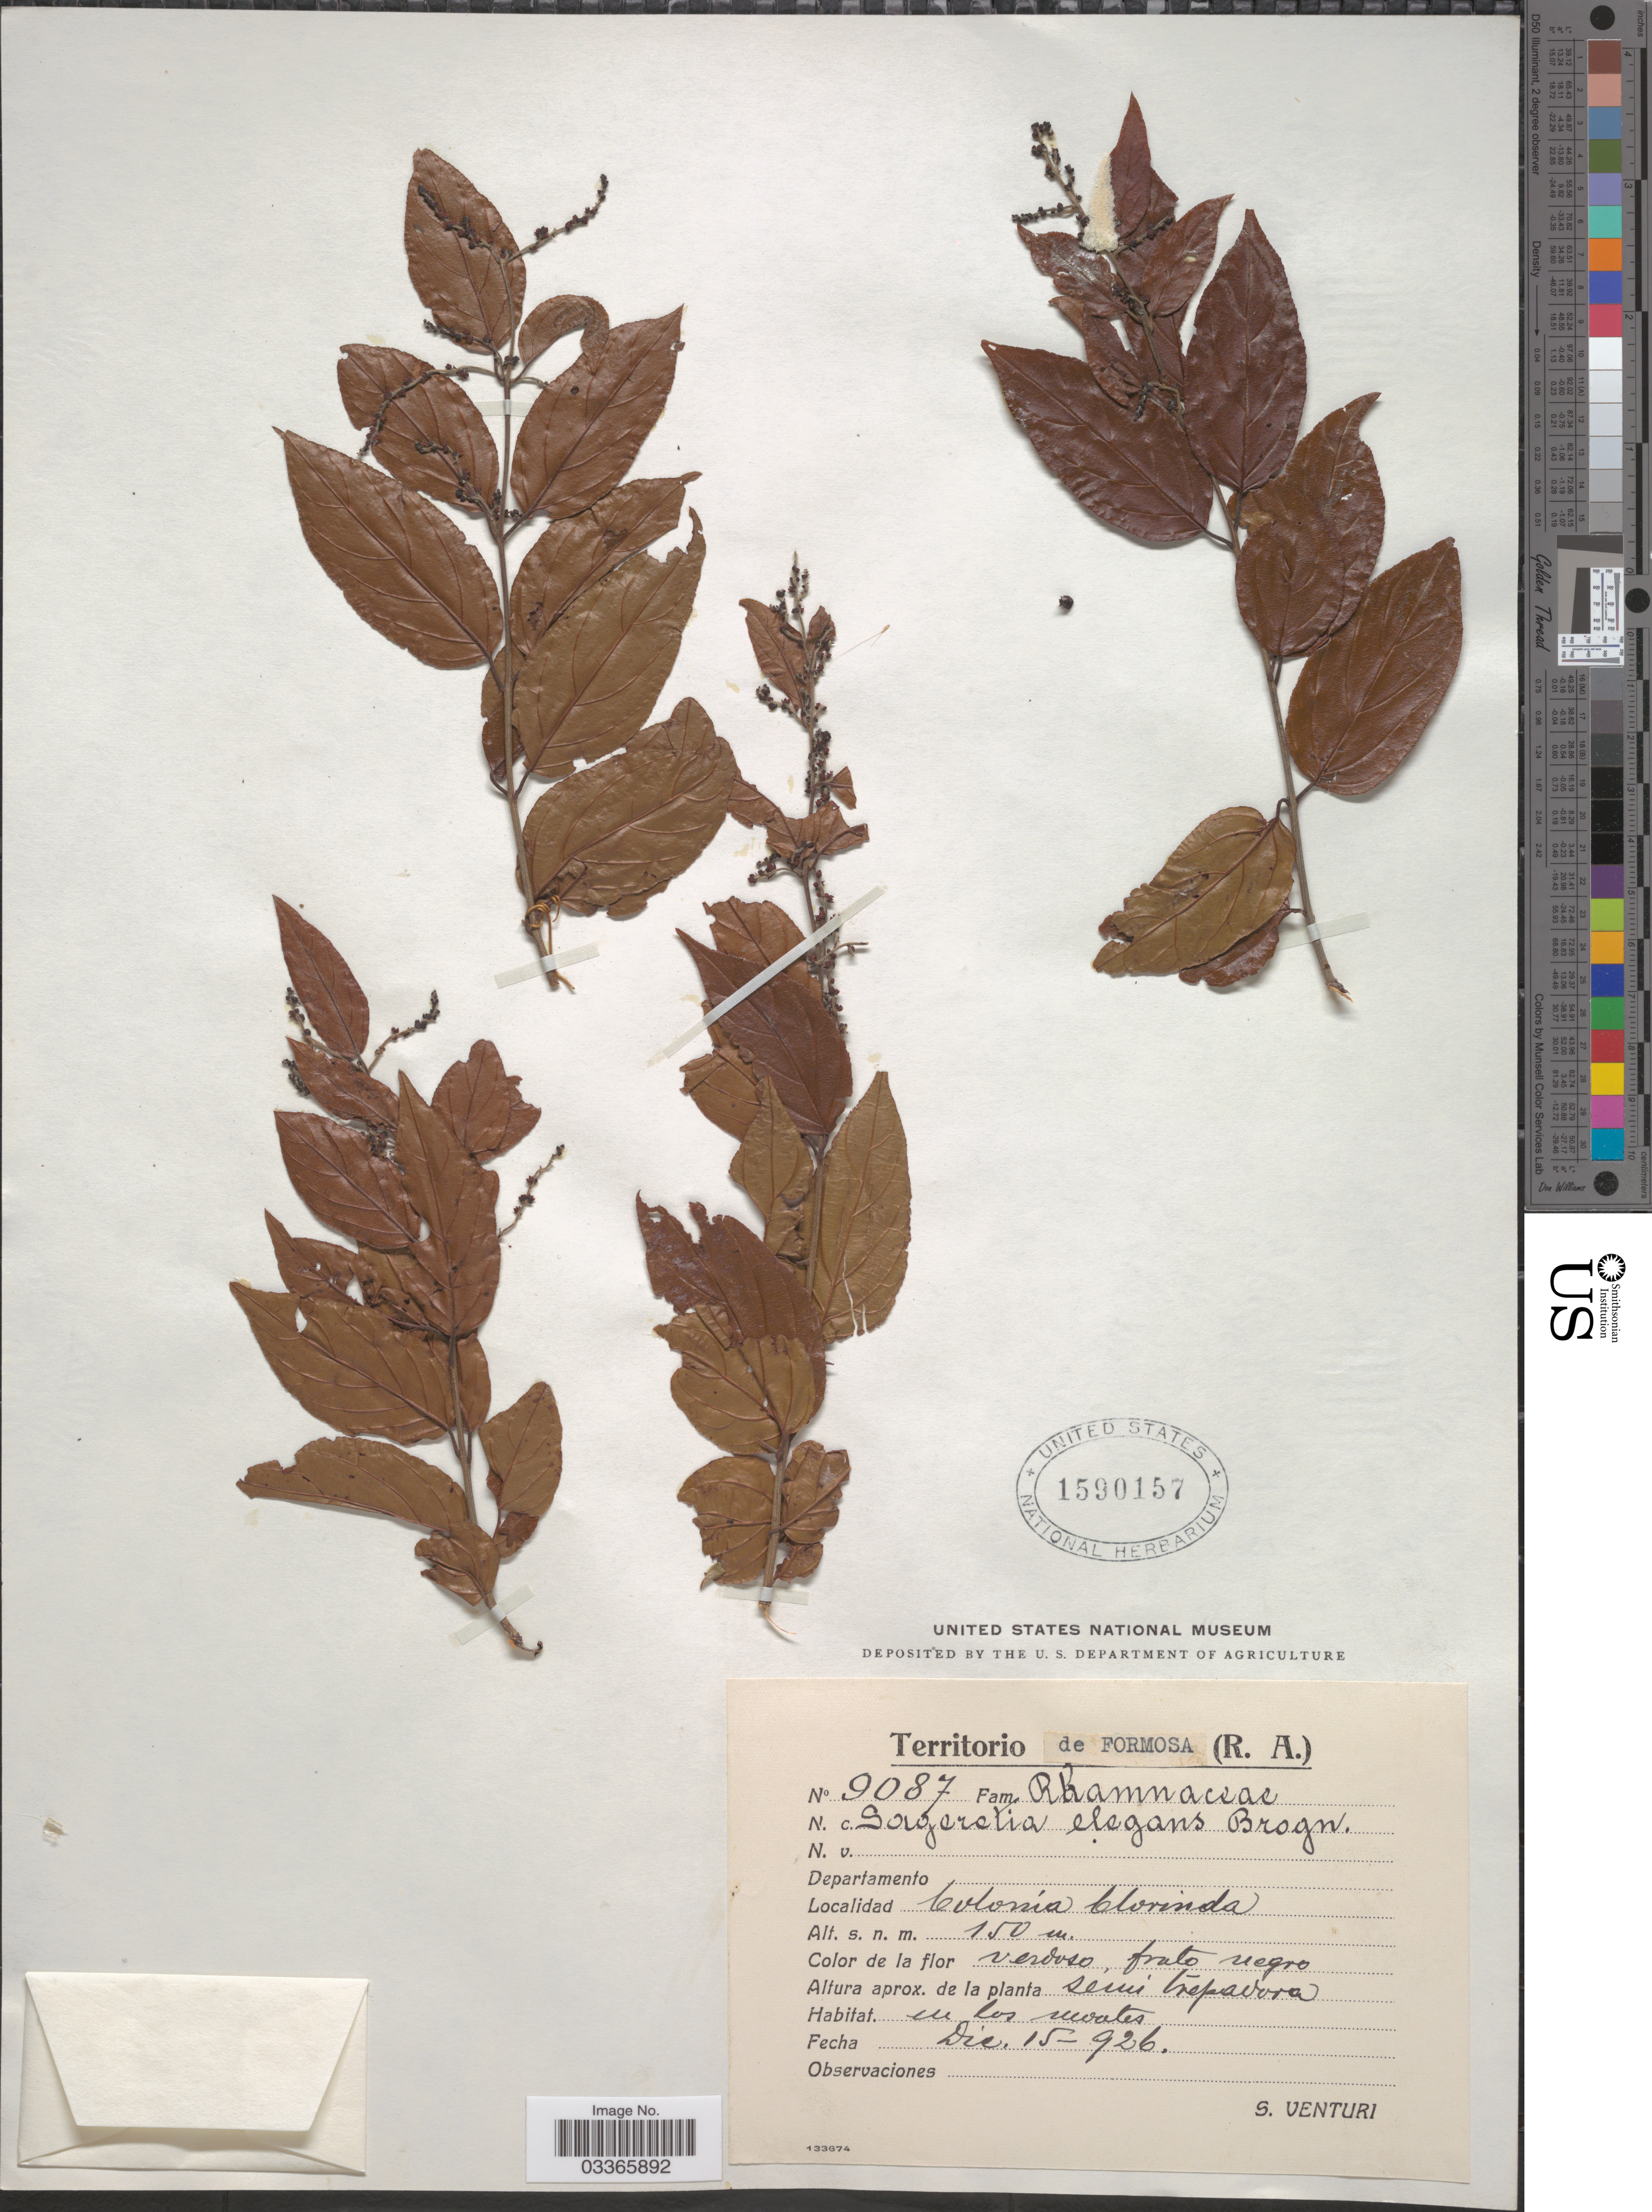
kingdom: Plantae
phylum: Tracheophyta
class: Magnoliopsida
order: Rosales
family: Rhamnaceae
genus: Sageretia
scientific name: Sageretia elegans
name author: (Kunth) Brongn.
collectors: S. Venturi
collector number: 9087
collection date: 1926-12-15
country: Argentina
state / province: Formosa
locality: Colonia Clorinda.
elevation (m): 150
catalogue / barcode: US 1590157